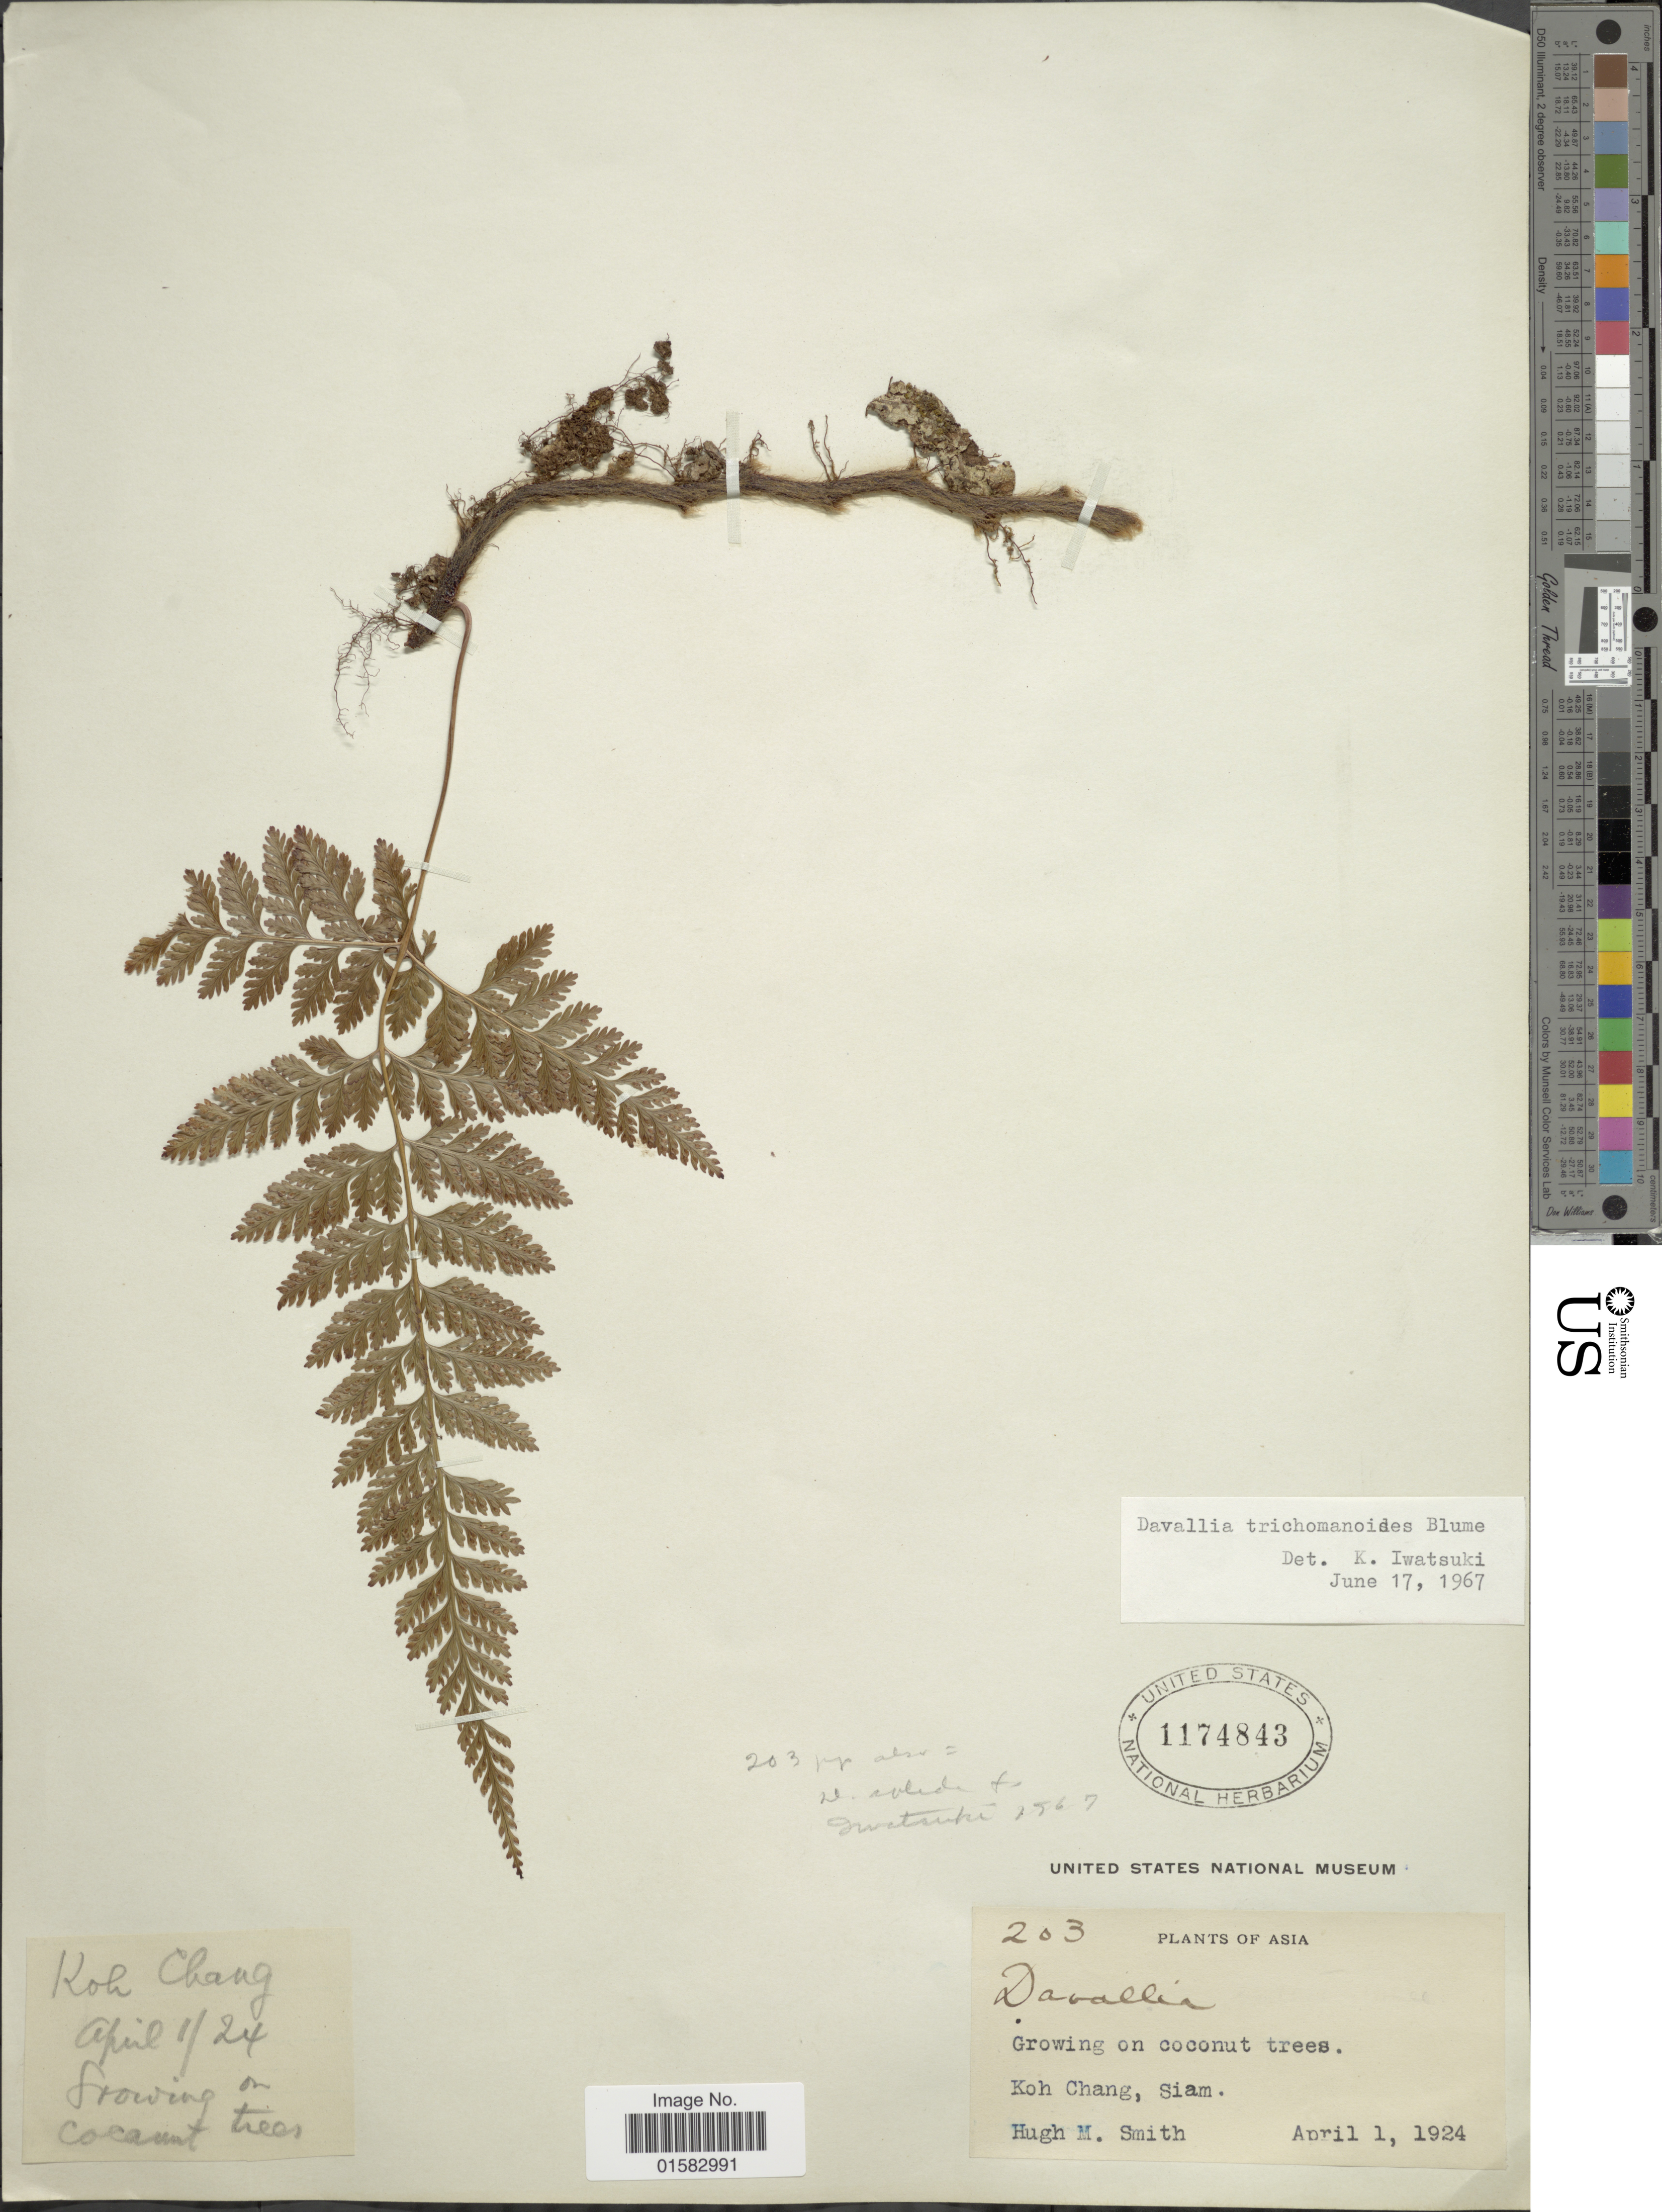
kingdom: Plantae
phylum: Tracheophyta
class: Polypodiopsida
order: Polypodiales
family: Davalliaceae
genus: Davallia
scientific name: Davallia trichomanoides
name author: Blume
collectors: H. M. Smith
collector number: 203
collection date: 1924-04-01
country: Thailand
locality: Siam, Koh Chang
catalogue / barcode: US 1174843